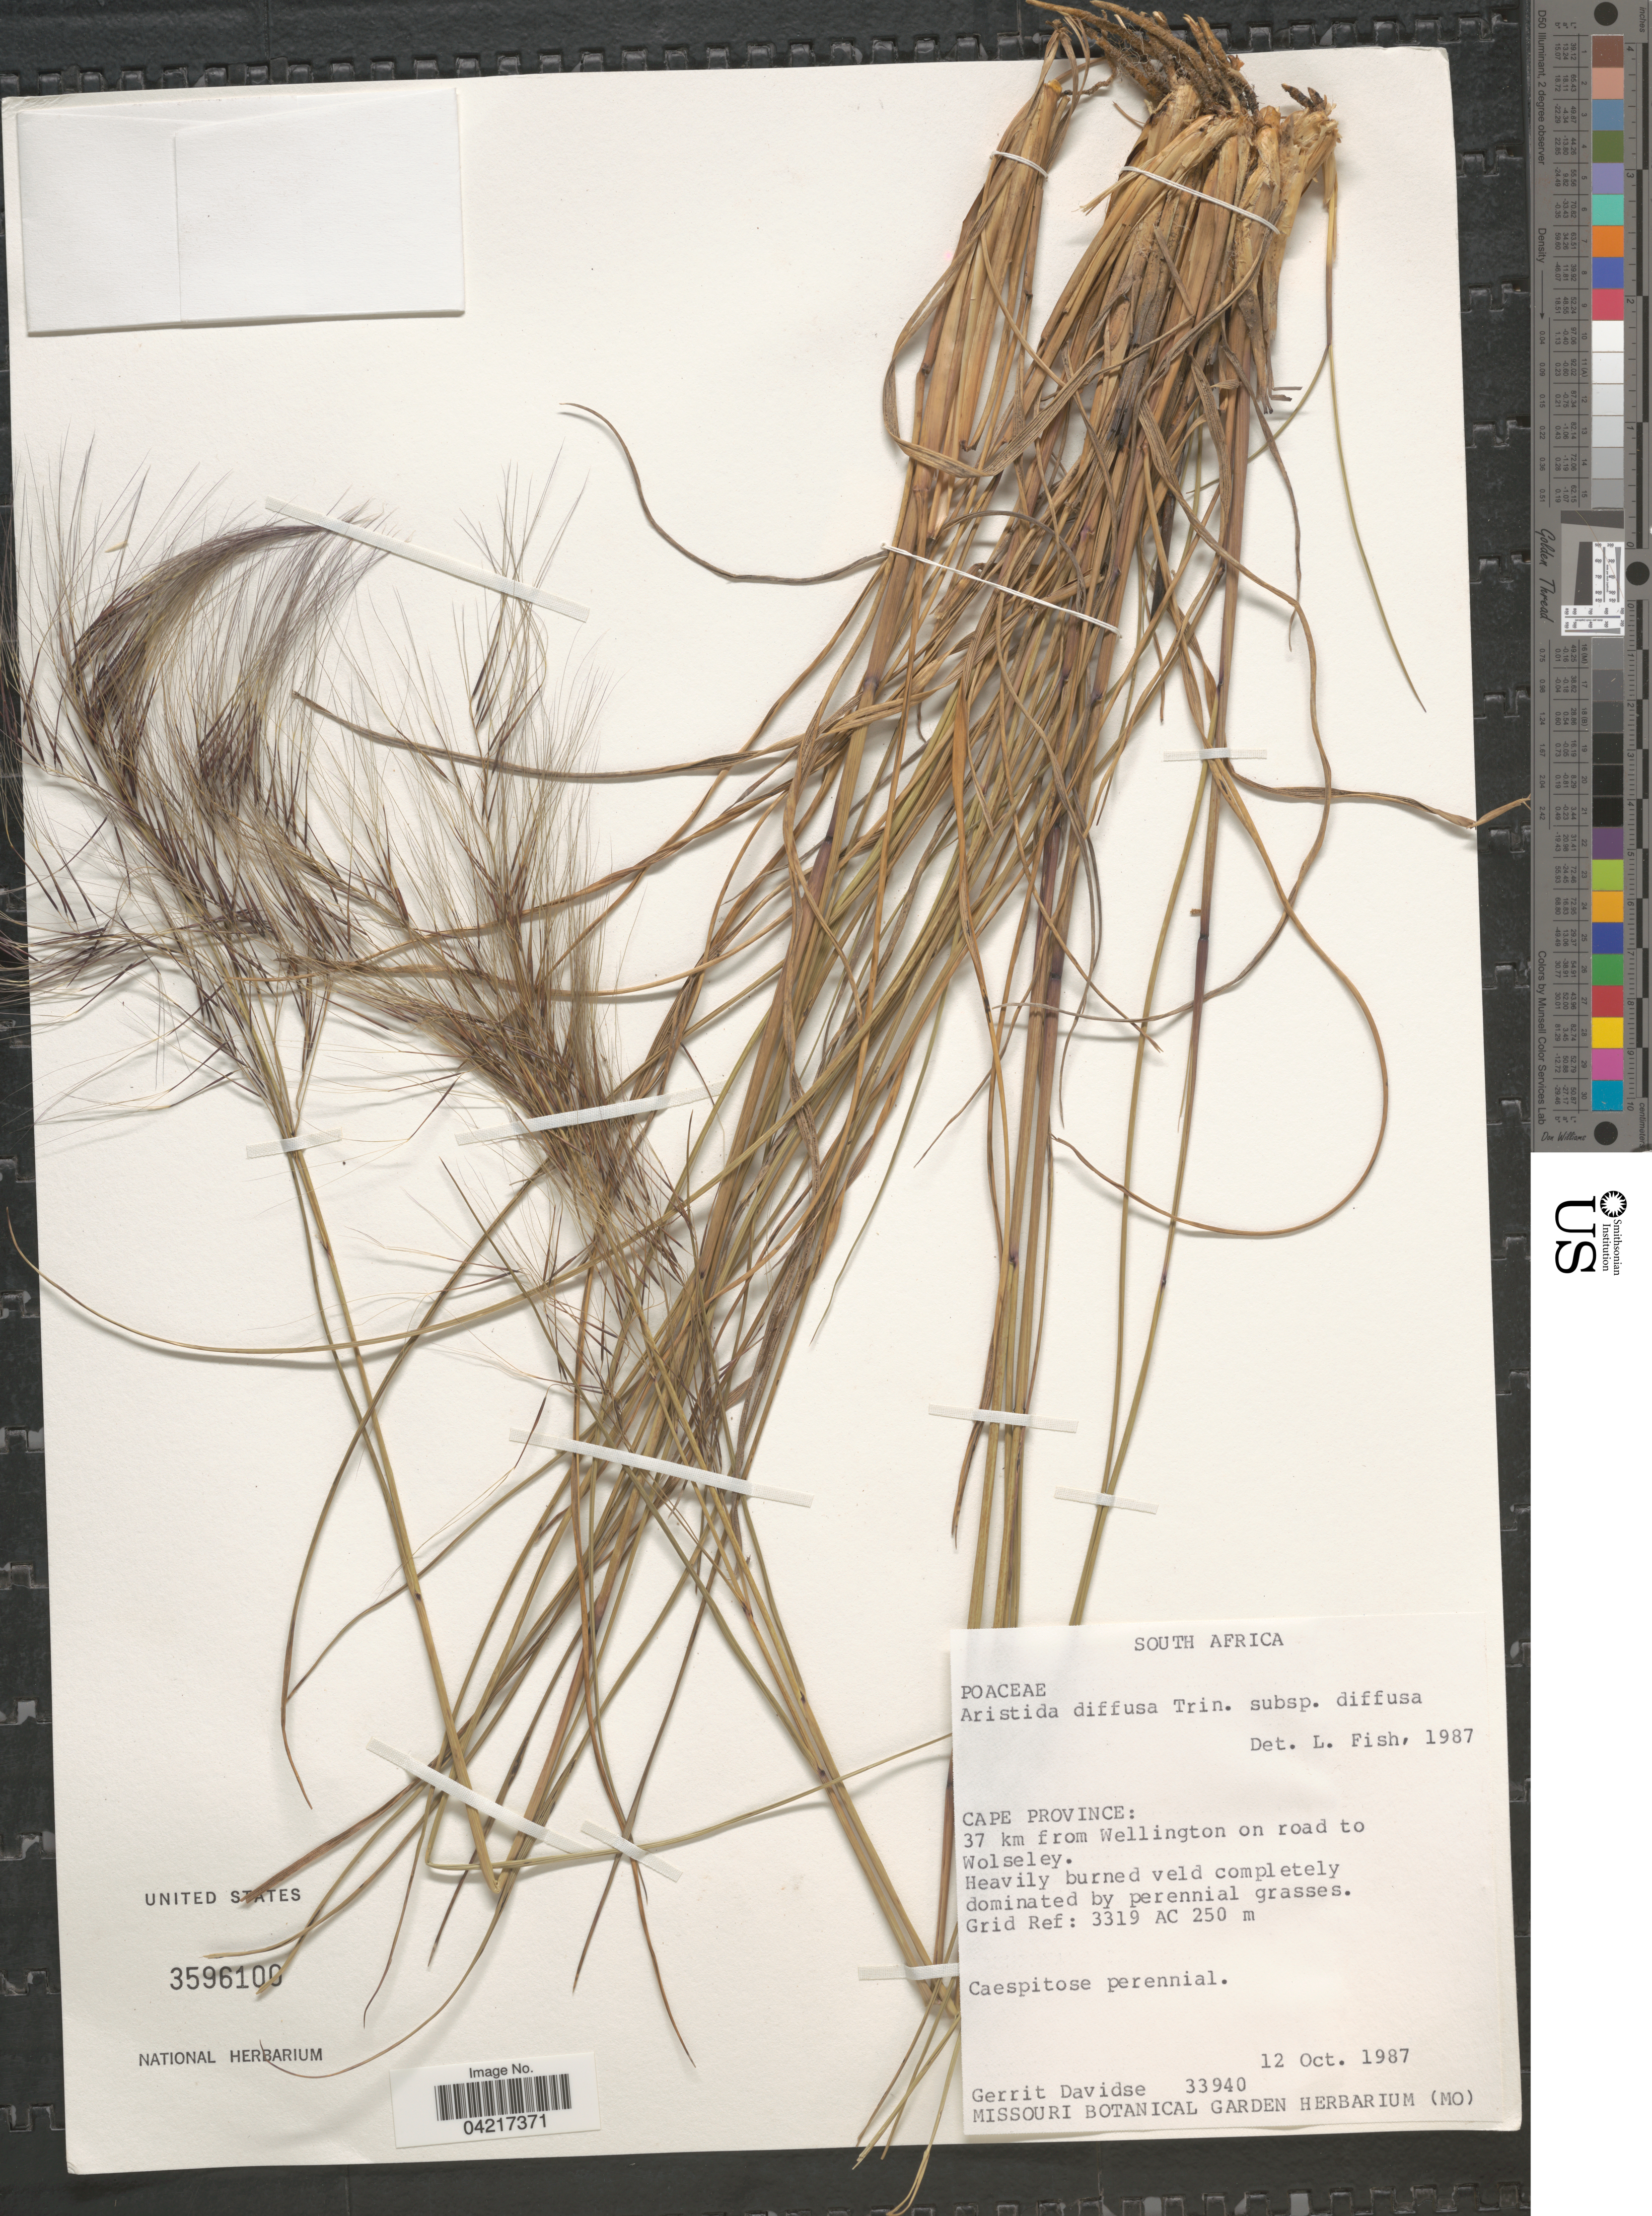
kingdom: Plantae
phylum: Tracheophyta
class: Liliopsida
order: Poales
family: Poaceae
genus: Aristida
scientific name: Aristida diffusa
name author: Trin.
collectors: G. Davidse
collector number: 33940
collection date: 1987-10-12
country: South Africa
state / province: Western Cape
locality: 37 km from Wellington on road to Wolseley. Heavily burned veld completely dominated by perennial grasses. Grid Ref: 3319 AC.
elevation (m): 250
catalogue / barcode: US 3596109